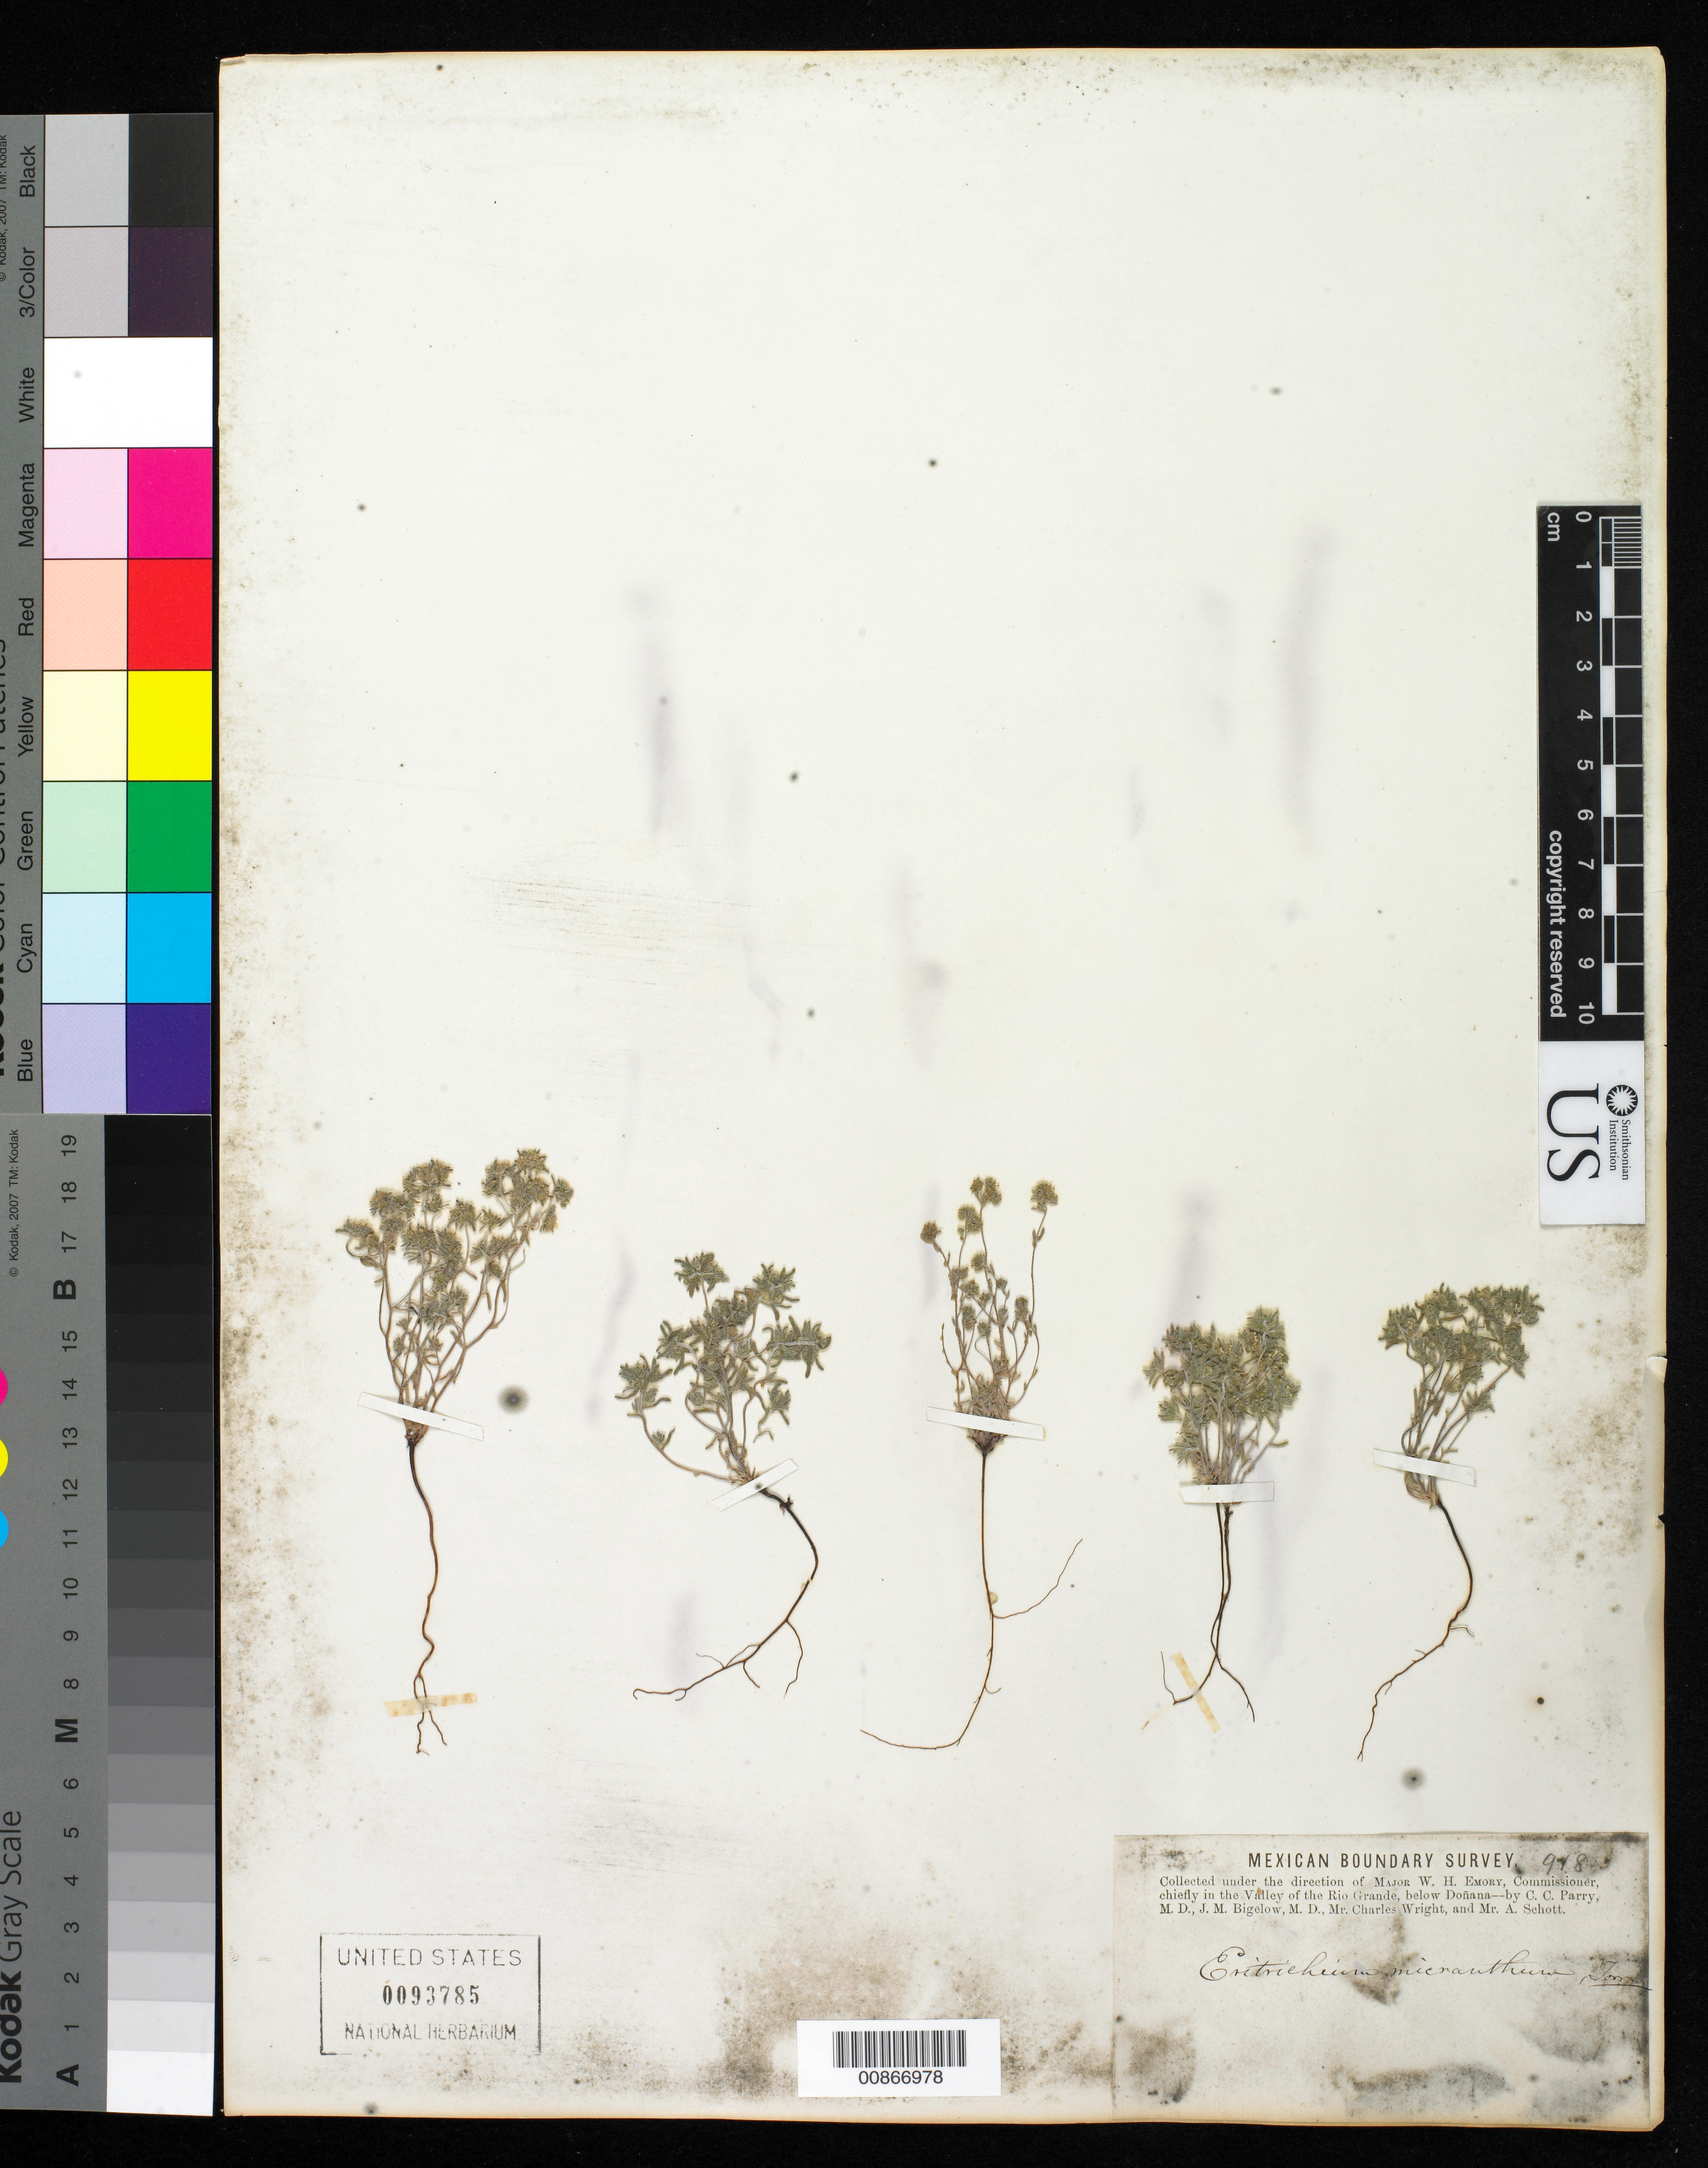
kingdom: Plantae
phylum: Tracheophyta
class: Magnoliopsida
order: Boraginales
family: Boraginaceae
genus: Cryptantha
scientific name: Cryptantha micrantha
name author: (Torr.) I.M. Johnst.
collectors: C. C. Parry, J. M. Bigelow, C. Wright & A. C. V. Schott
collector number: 918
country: United States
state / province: New Mexico / Texas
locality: Valley of the Rio Grande, below Doñana.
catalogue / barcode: US 93785